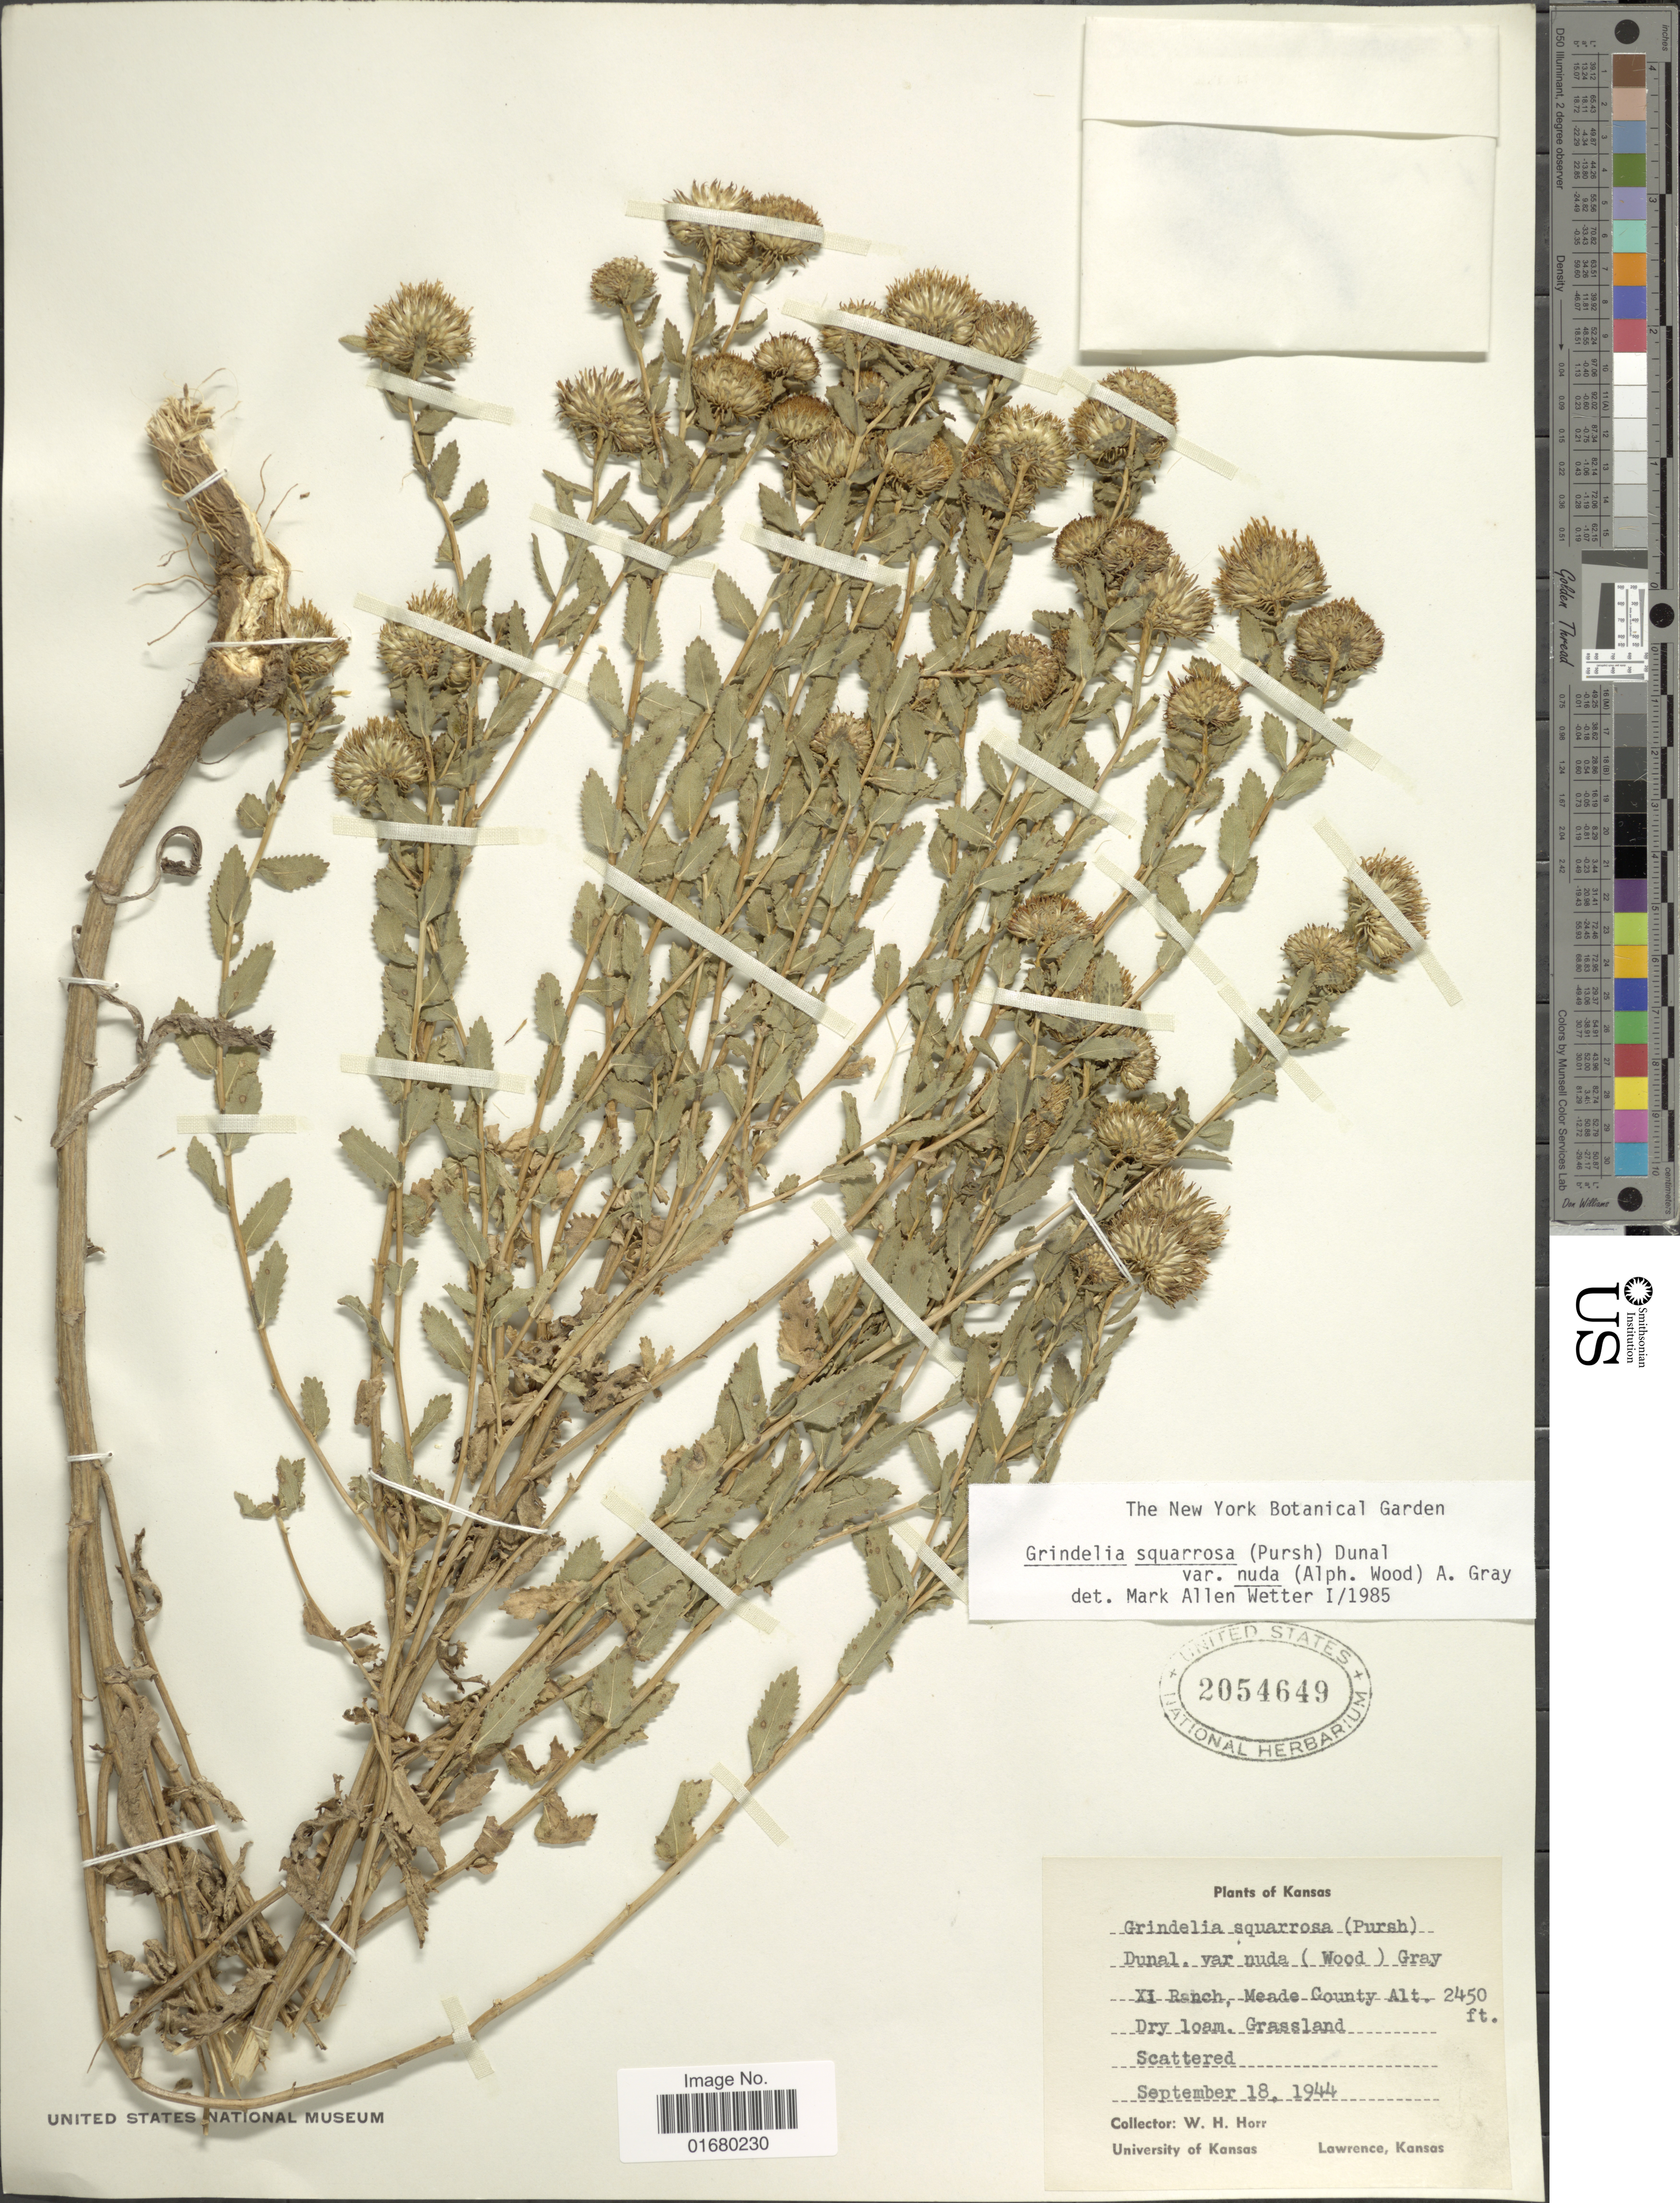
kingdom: Plantae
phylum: Tracheophyta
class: Magnoliopsida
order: Asterales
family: Asteraceae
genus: Grindelia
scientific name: Grindelia squarrosa var. nuda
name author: (Alph. Wood) A. Gray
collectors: W. H. Horr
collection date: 1944-09-18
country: United States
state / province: Kansas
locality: XI Ranch, Meade County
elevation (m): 747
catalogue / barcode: US 2054649